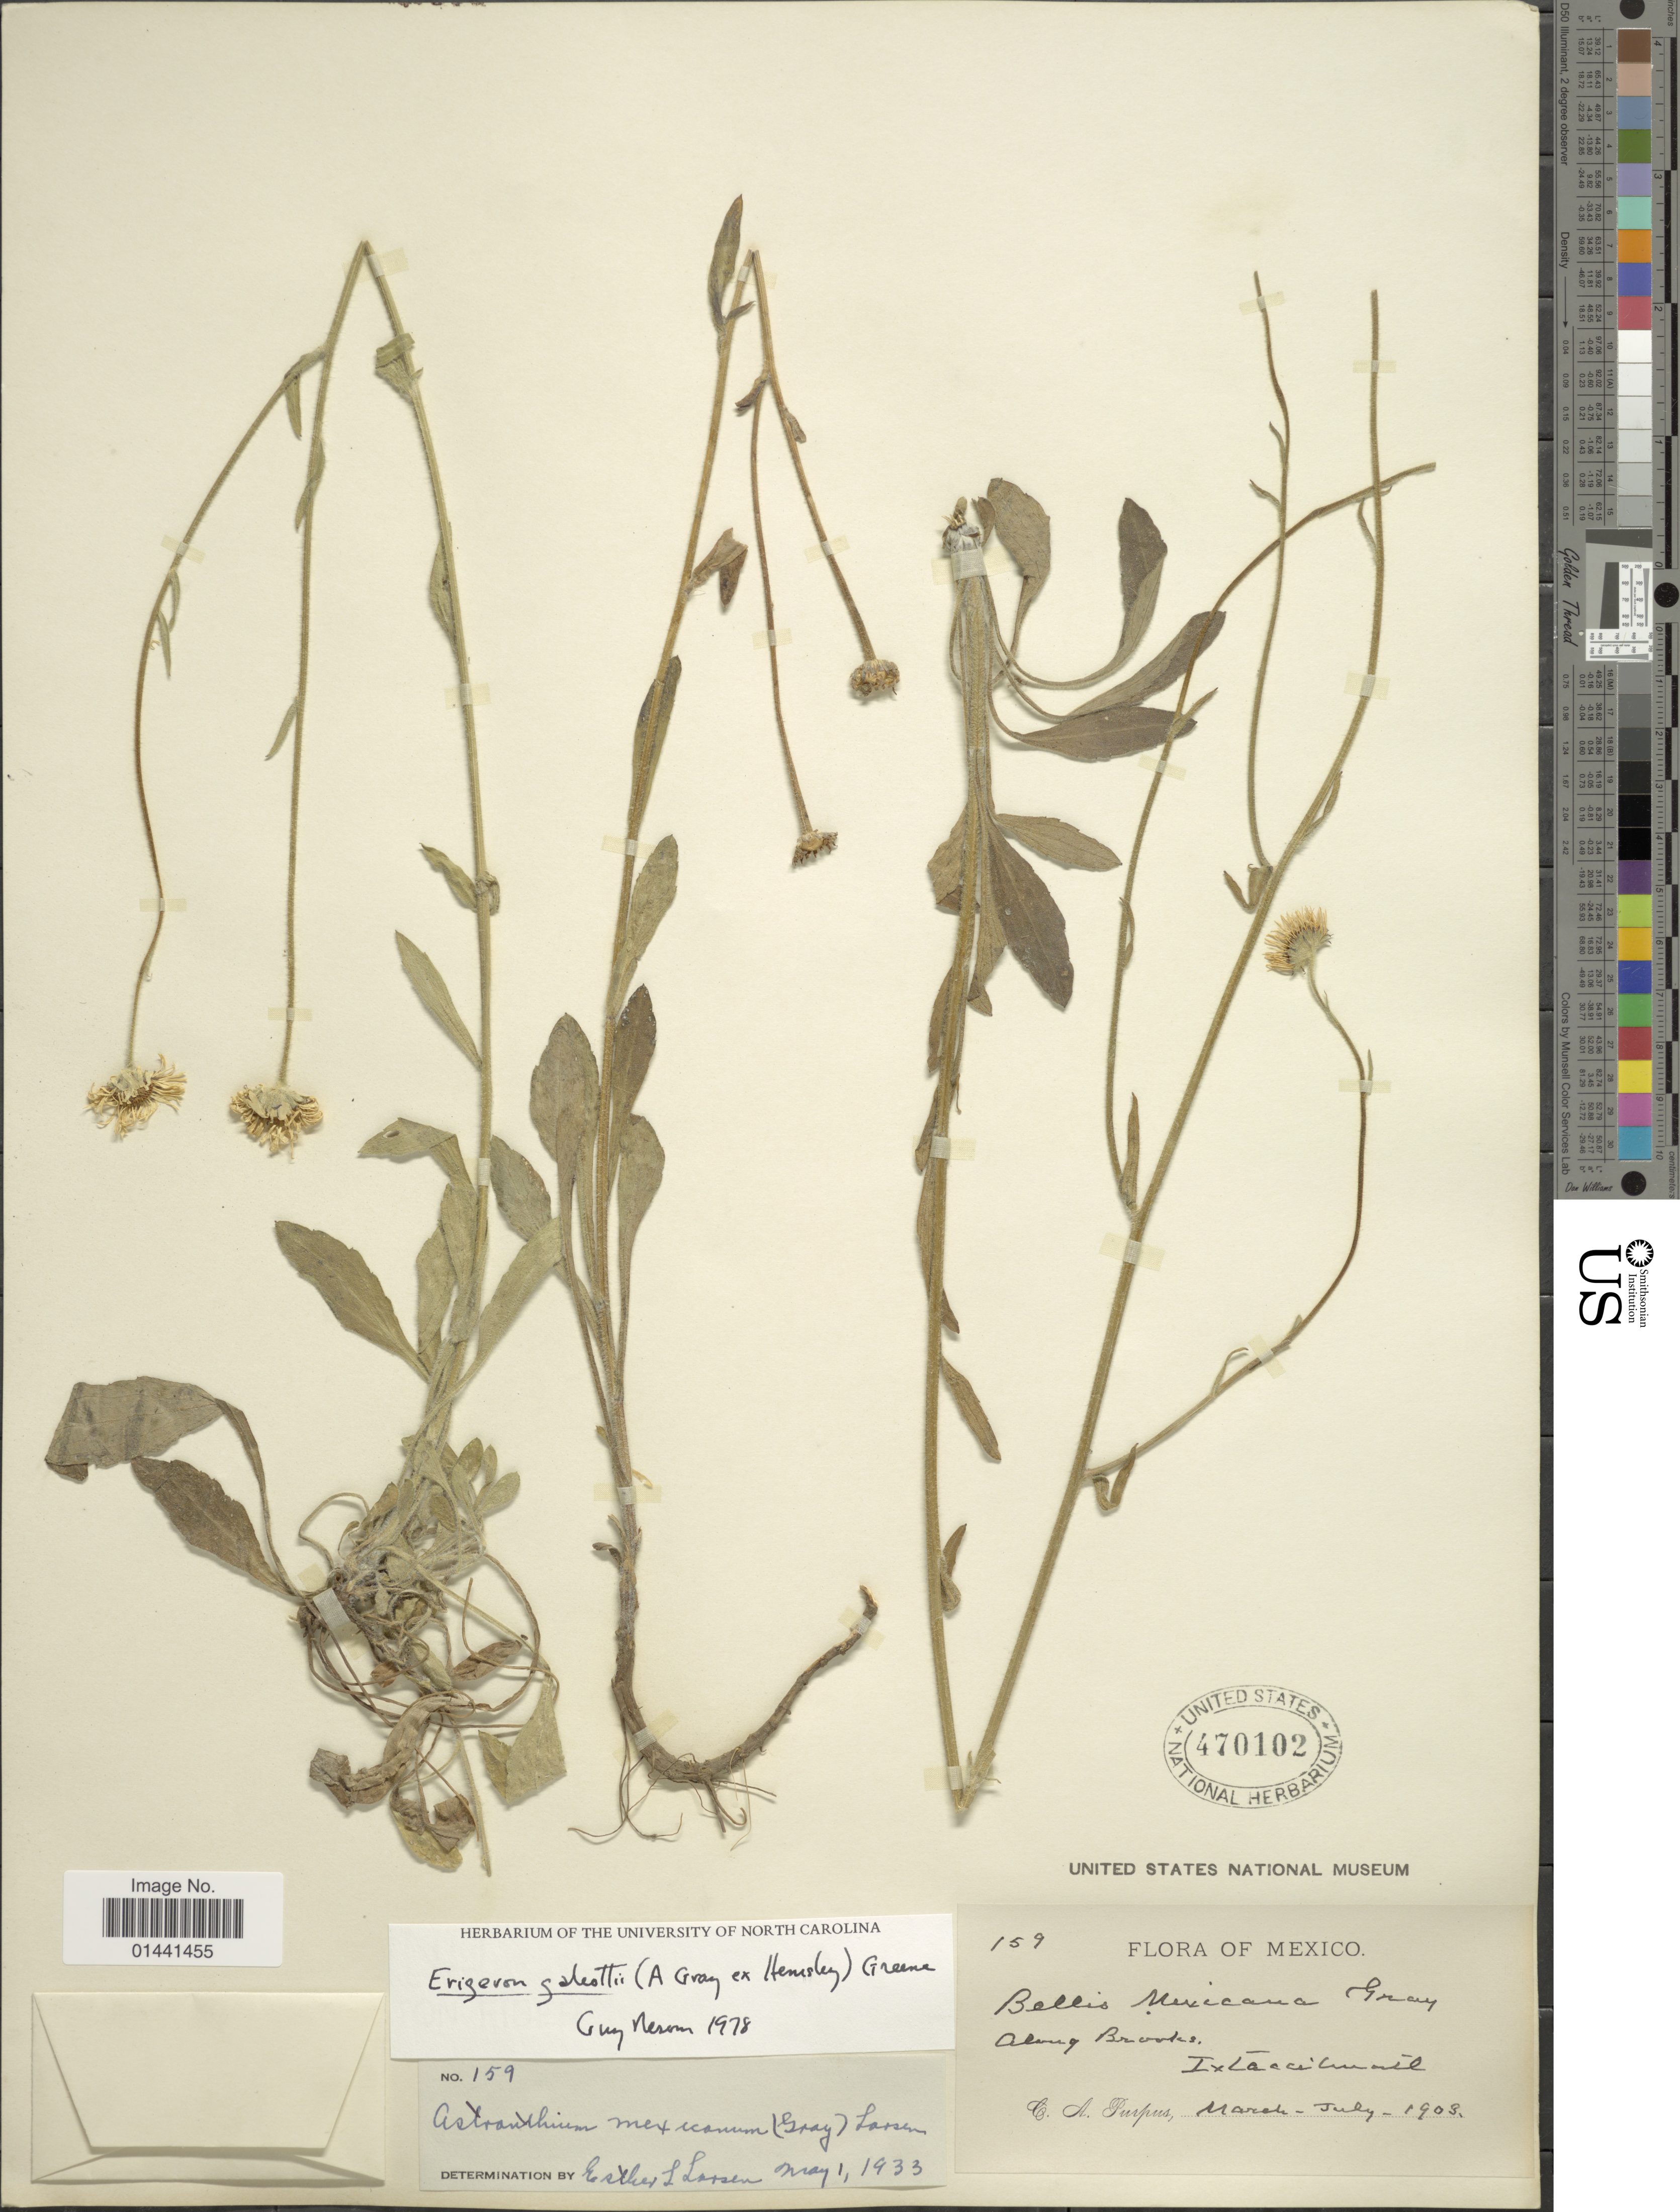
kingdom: Plantae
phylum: Tracheophyta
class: Magnoliopsida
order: Asterales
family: Asteraceae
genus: Erigeron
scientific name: Erigeron galeottii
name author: (A. Gray ex Hemsl.) Greene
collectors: C. A. Purpus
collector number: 159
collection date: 1903-03/1903-07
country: Mexico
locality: Along Brooks, Iztaccihuatl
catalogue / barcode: US 470102